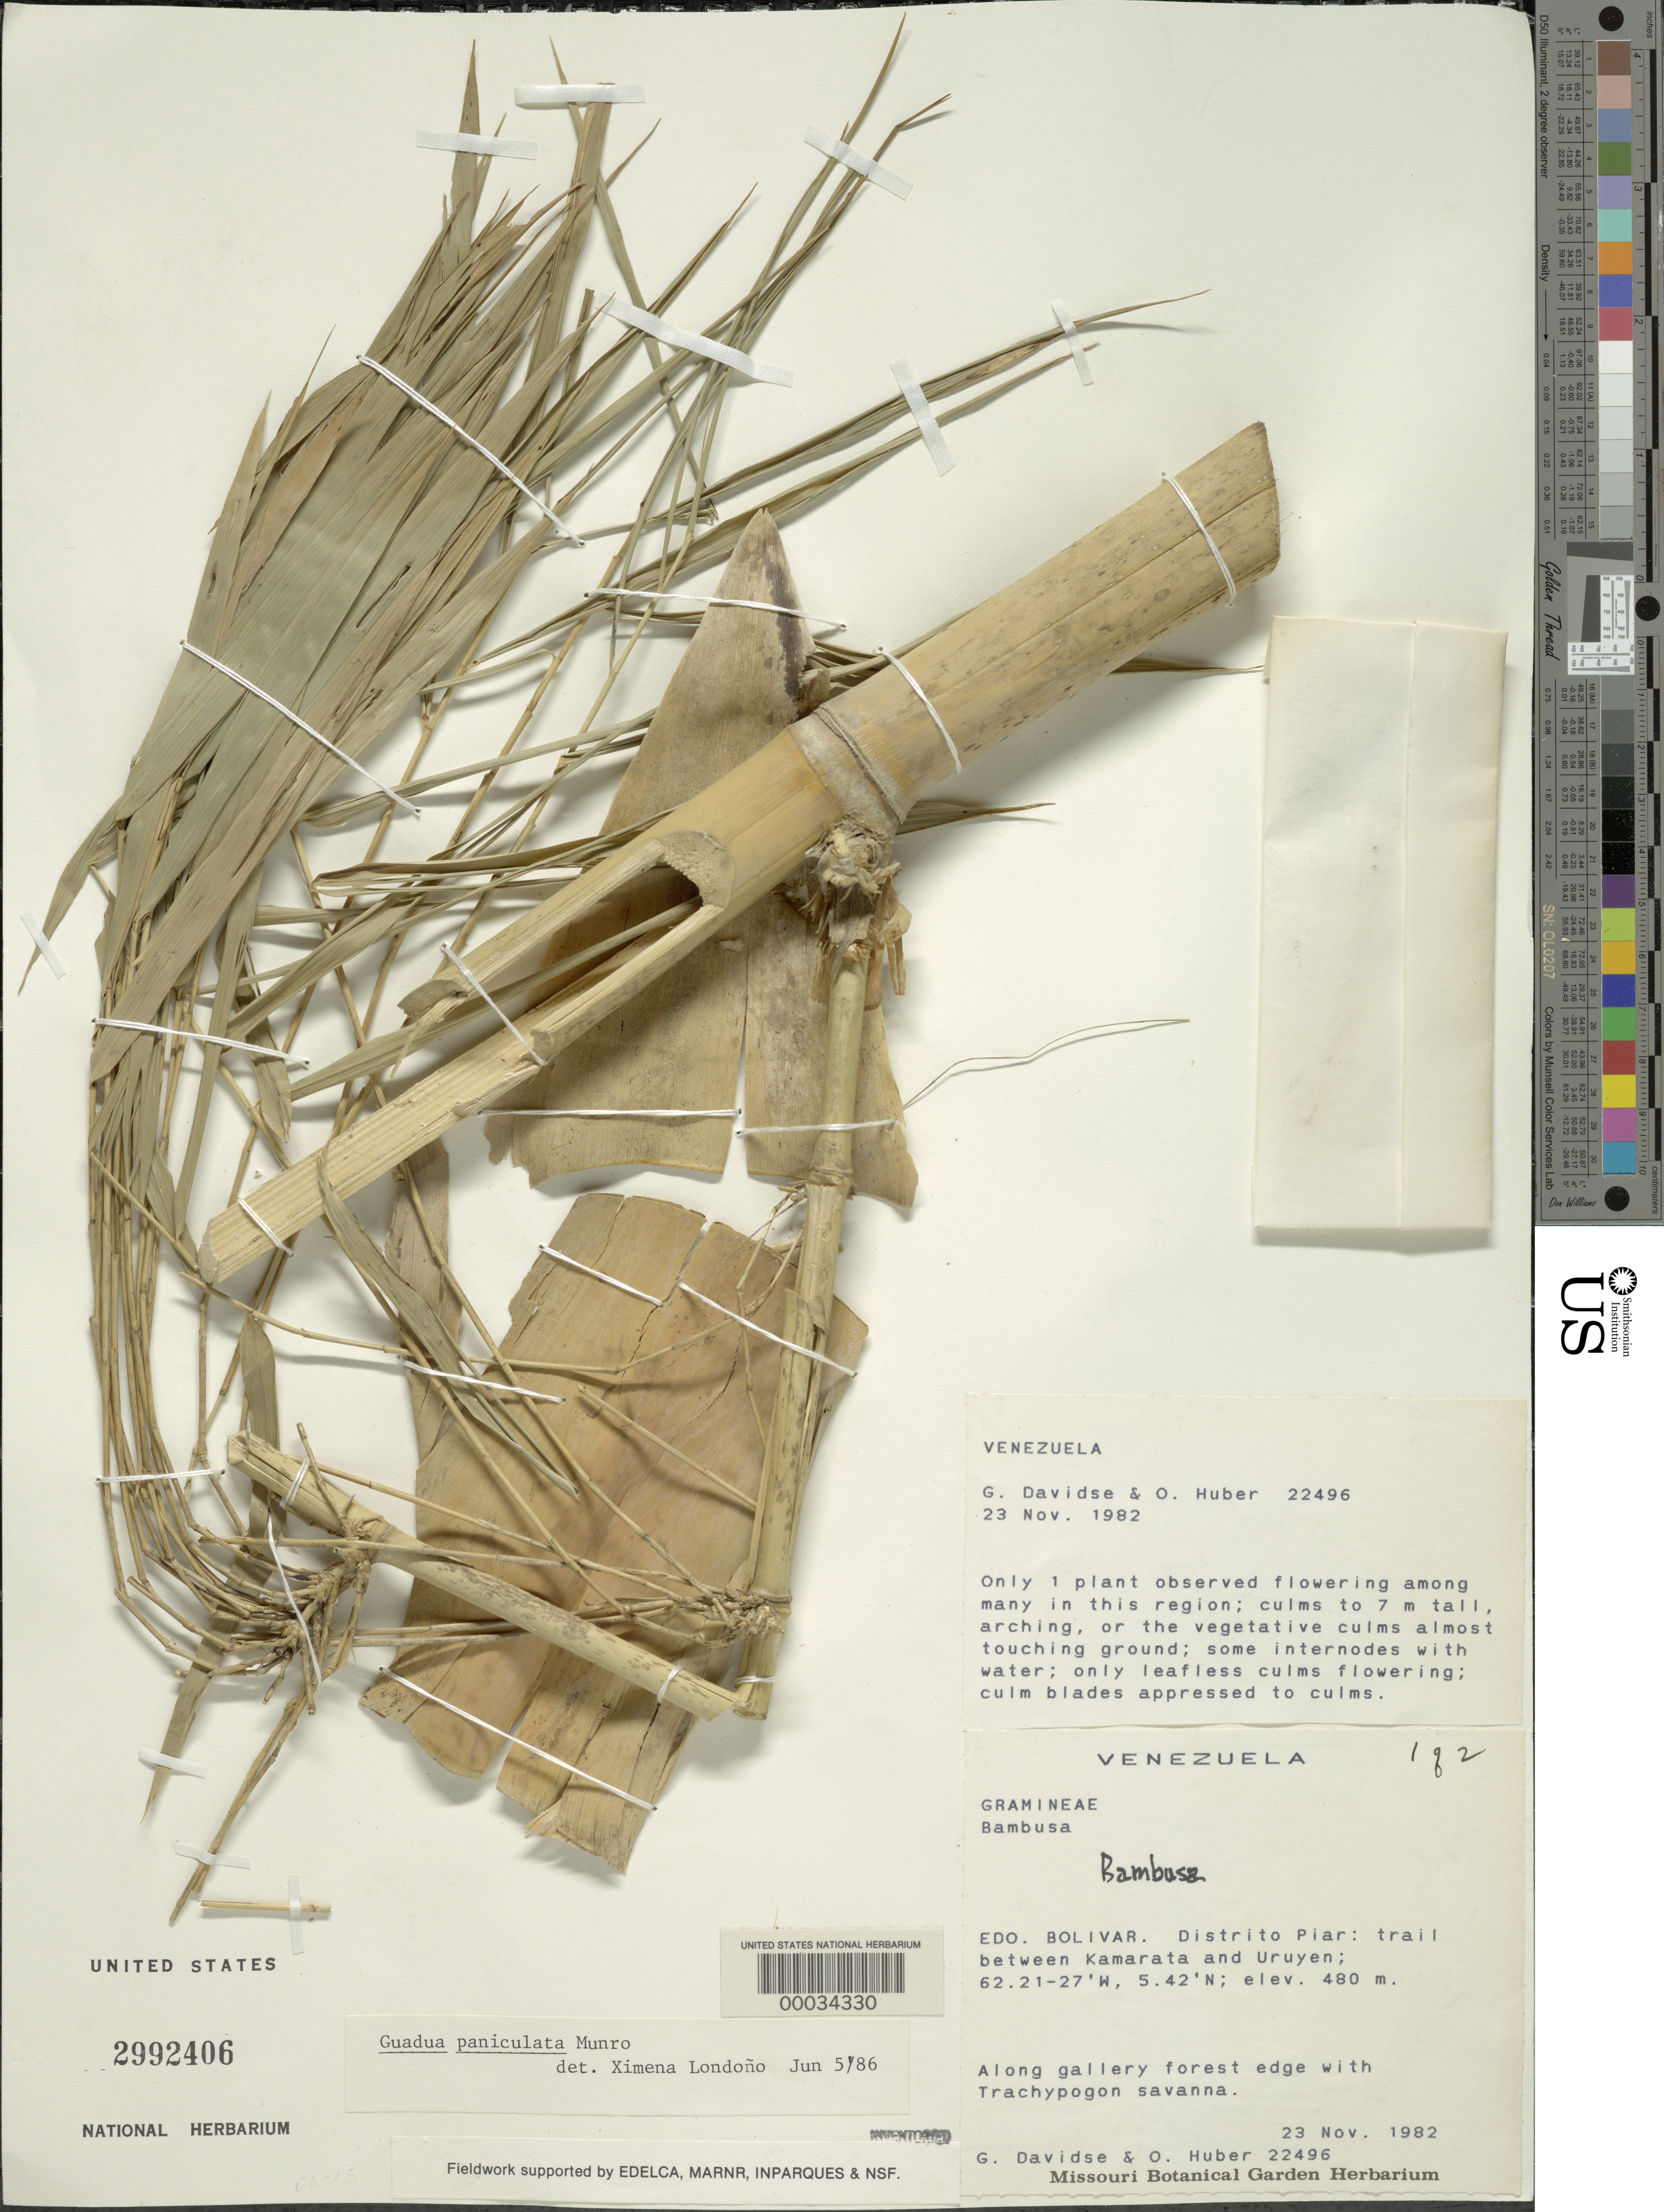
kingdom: Plantae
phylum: Tracheophyta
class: Liliopsida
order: Poales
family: Poaceae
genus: Guadua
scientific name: Guadua venezuelae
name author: Munro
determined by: McMurchie, Elizabeth, (UNITED STATES)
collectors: G. Davidse & O. Huber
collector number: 22496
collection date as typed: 23 Nov 1982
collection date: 1982-11-23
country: Venezuela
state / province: Bolivar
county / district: Piar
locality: Kamarata, uruyen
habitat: Along gallery forest edge with Trachypogon savanna.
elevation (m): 480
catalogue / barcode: US 2992406